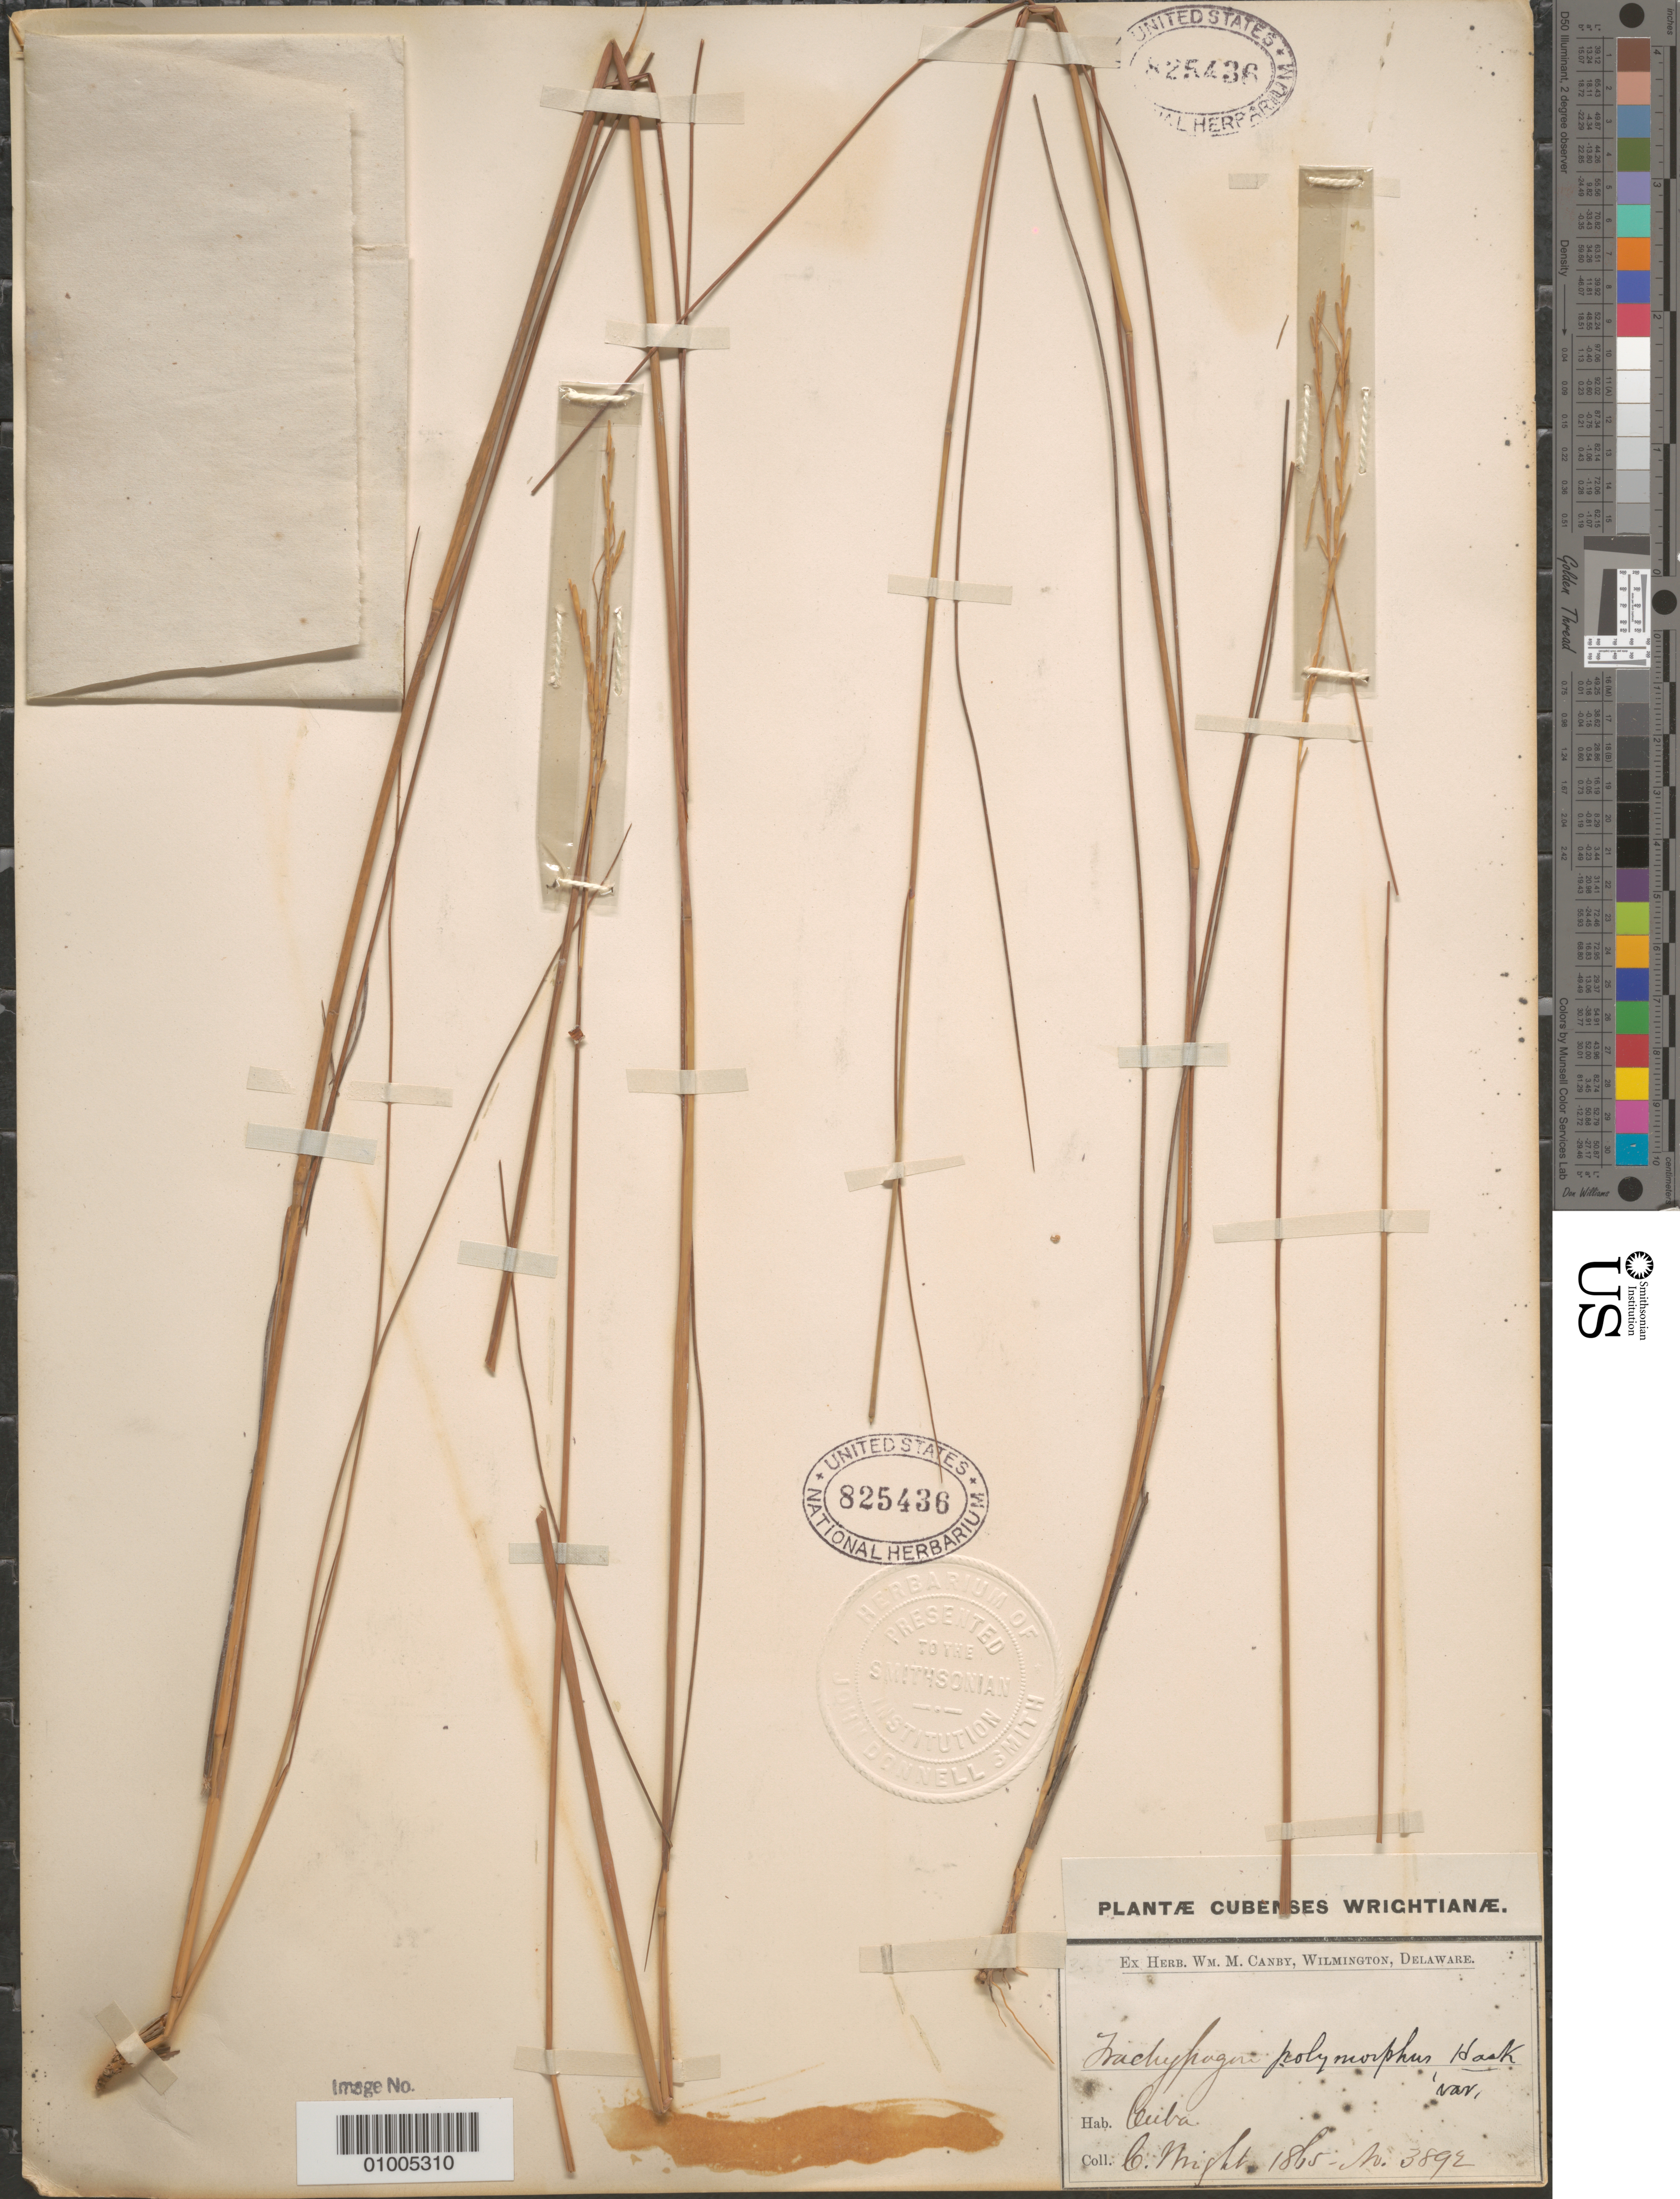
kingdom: Plantae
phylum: Tracheophyta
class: Liliopsida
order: Poales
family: Poaceae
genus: Trachypogon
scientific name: Trachypogon macroglossus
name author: Trin.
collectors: C. Wright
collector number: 3892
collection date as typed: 1865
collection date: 1865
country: Cuba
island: Cuba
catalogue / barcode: US 825436